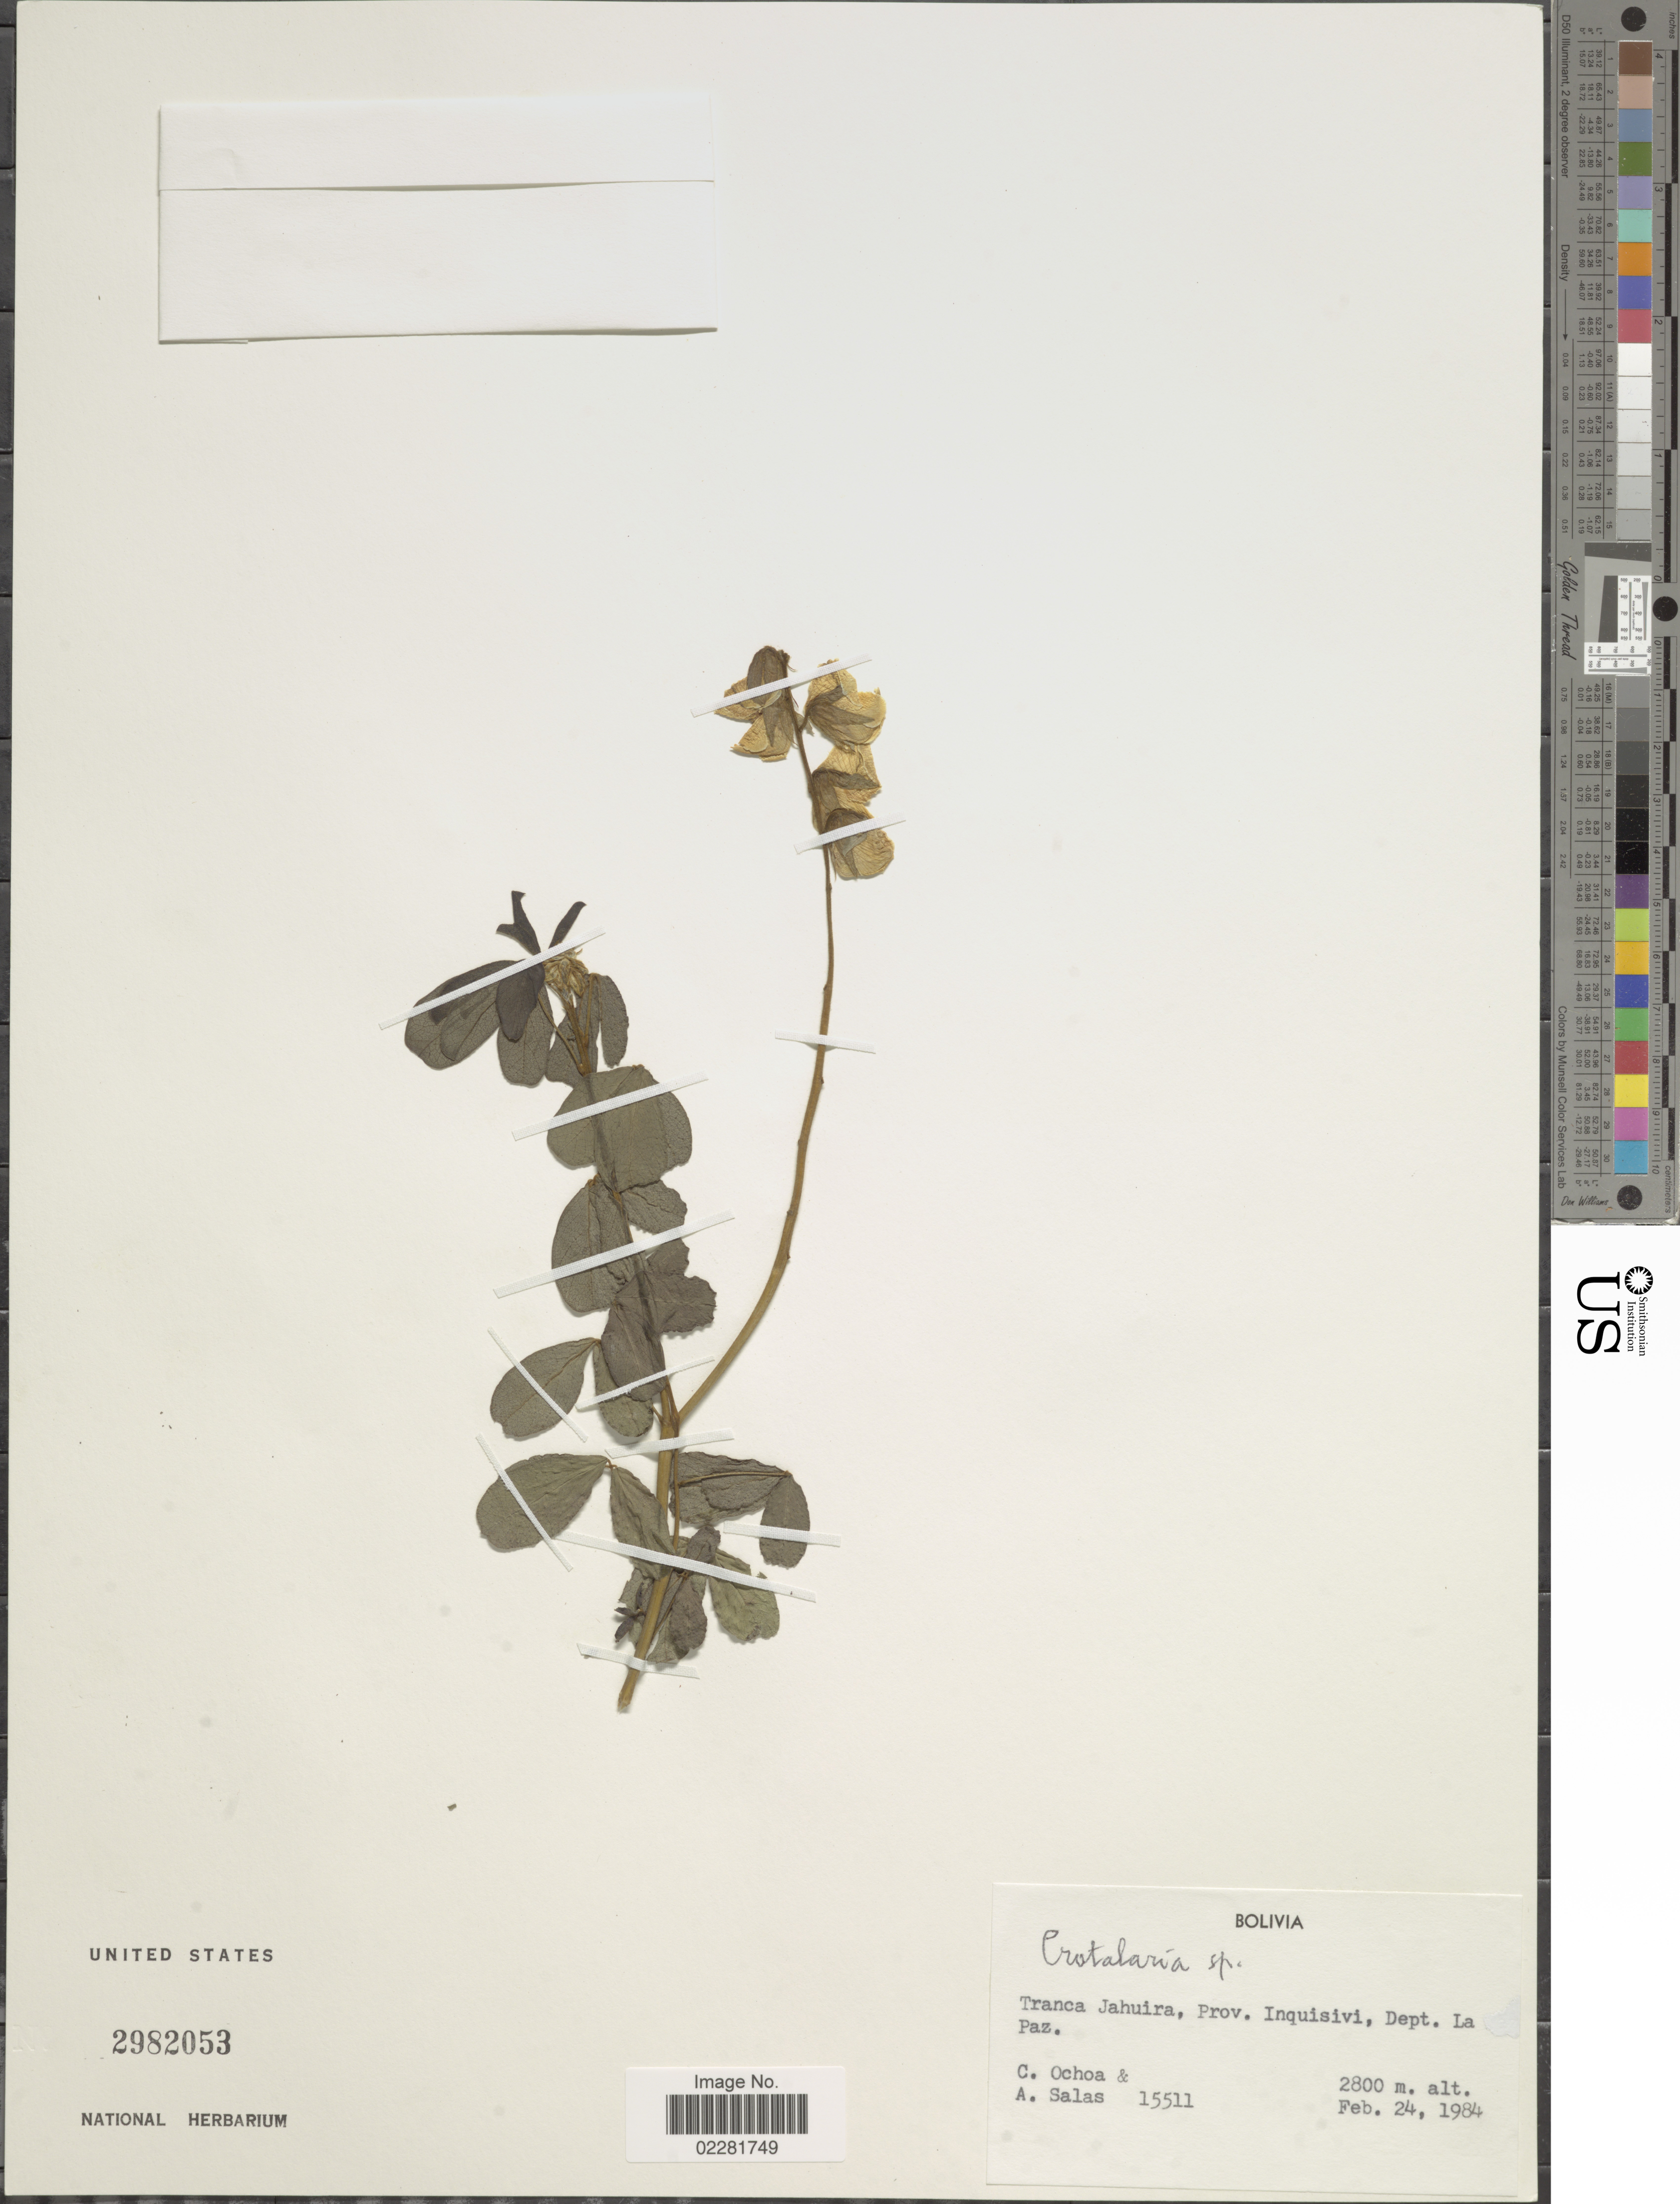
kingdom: Plantae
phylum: Tracheophyta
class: Magnoliopsida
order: Fabales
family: Fabaceae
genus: Crotalaria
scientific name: Crotalaria sp.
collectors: C. Ochoa & A. Salas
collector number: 15511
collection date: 1984-02-24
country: Bolivia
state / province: La Paz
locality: Tranca Jahuira, prov. Inquisivi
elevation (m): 2800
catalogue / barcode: US 2982053